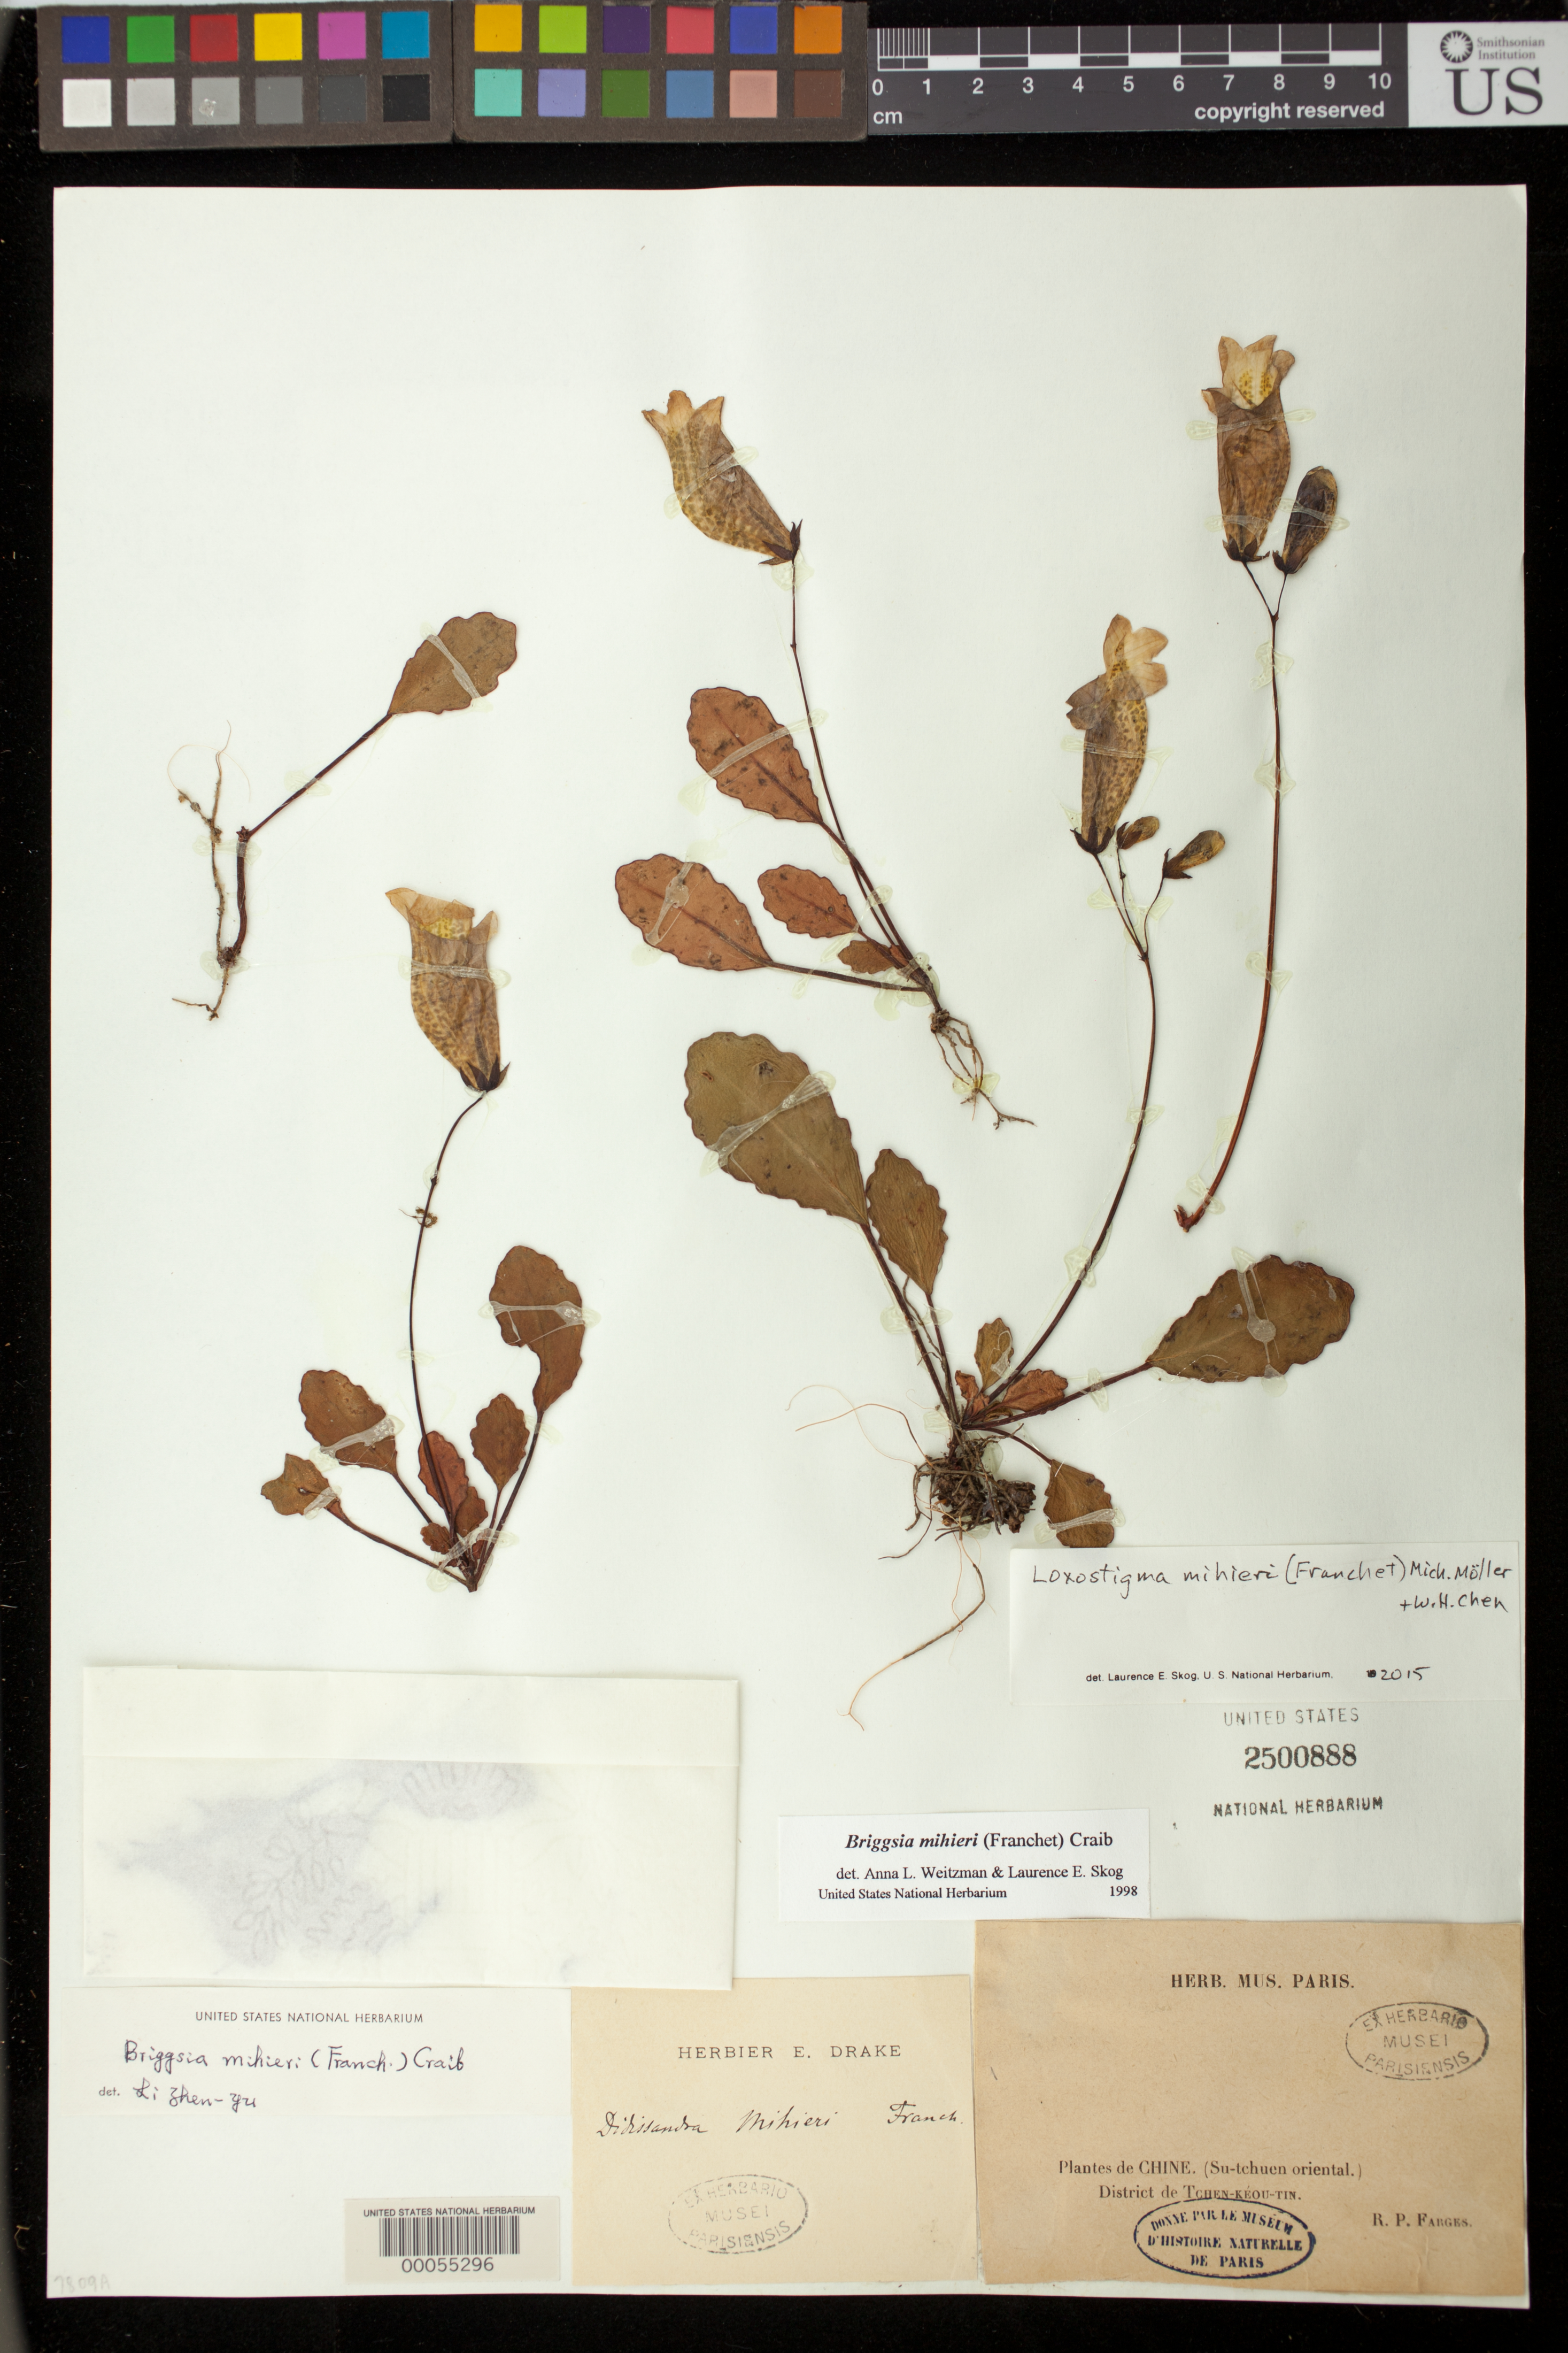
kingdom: Plantae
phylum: Tracheophyta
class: Magnoliopsida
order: Lamiales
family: Gesneriaceae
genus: Briggsia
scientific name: Briggsia mihieri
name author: (Franch.) Craib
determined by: Zhen-yu, L.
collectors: R. Farges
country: China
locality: Tchen-keou-tin dist., Plantes de chine (su-tchuen oriental)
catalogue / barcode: US 2500888